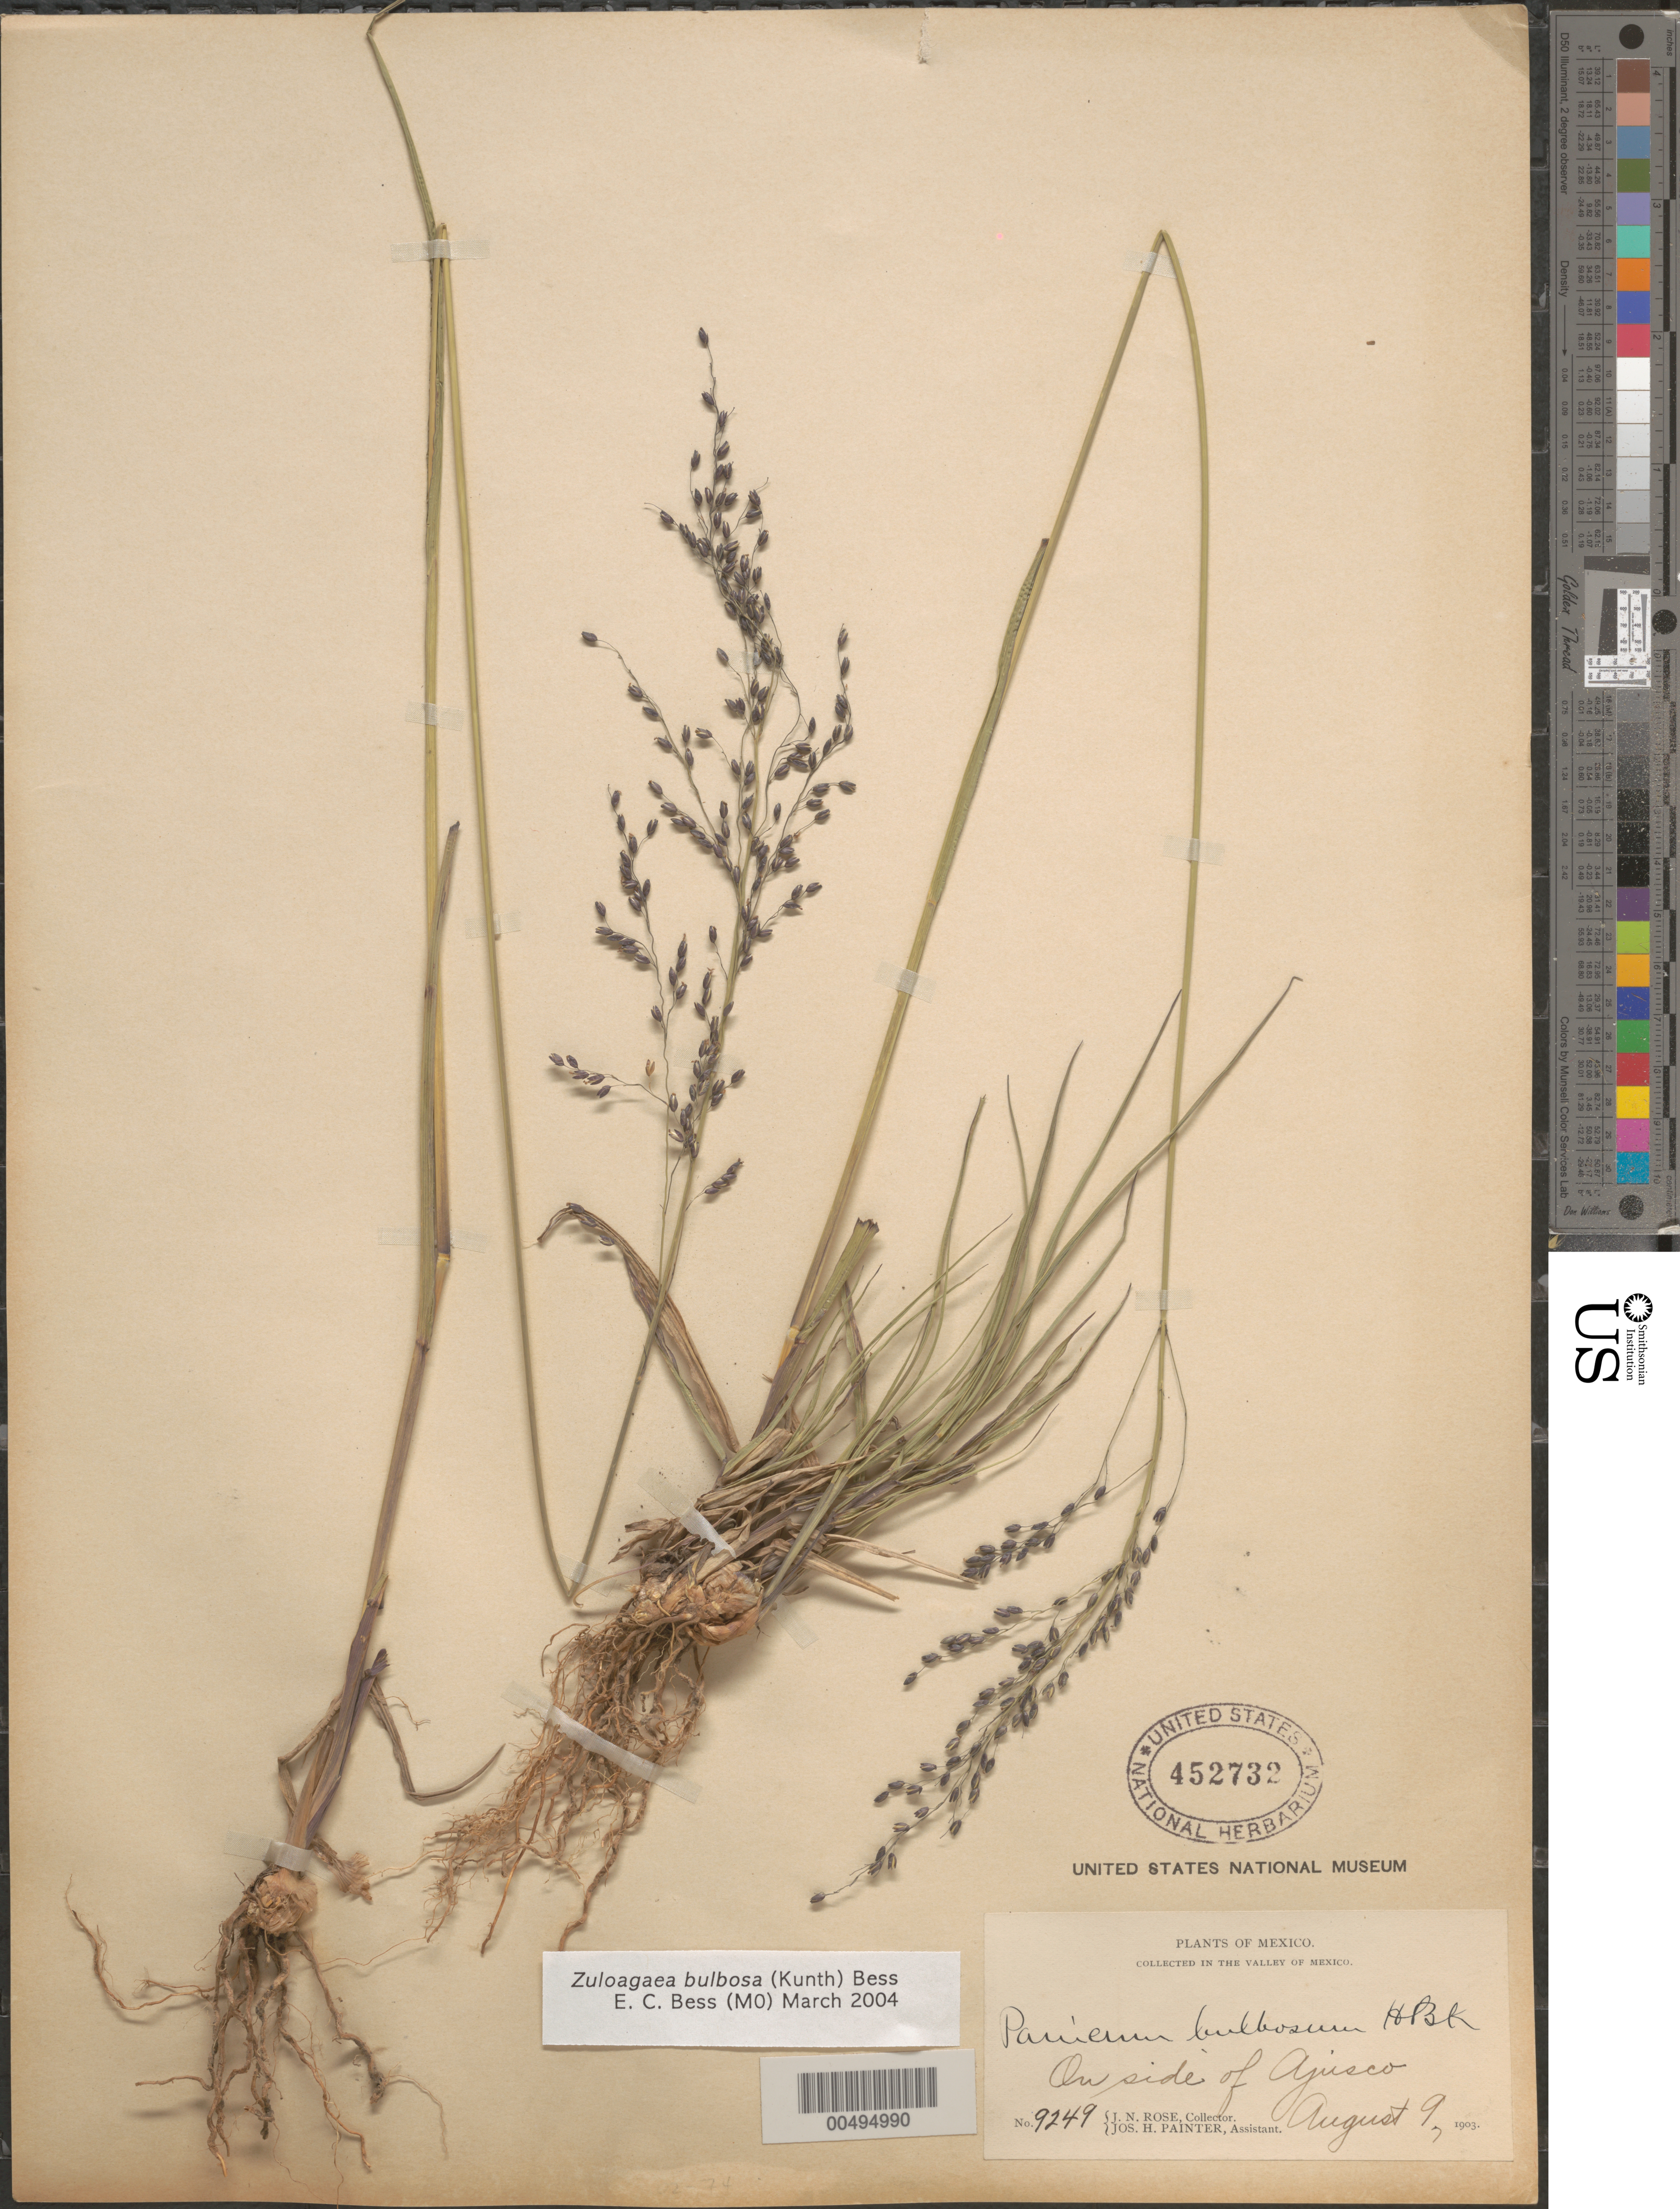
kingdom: Plantae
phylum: Tracheophyta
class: Liliopsida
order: Poales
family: Poaceae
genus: Panicum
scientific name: Panicum bulbosum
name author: Kunth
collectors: J. N. Rose & J. H. Painter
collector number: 9249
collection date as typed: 9 Aug 1903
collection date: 1903-08-09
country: Mexico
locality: In the Valley of Mexico, on side of Ajusco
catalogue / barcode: US 452732